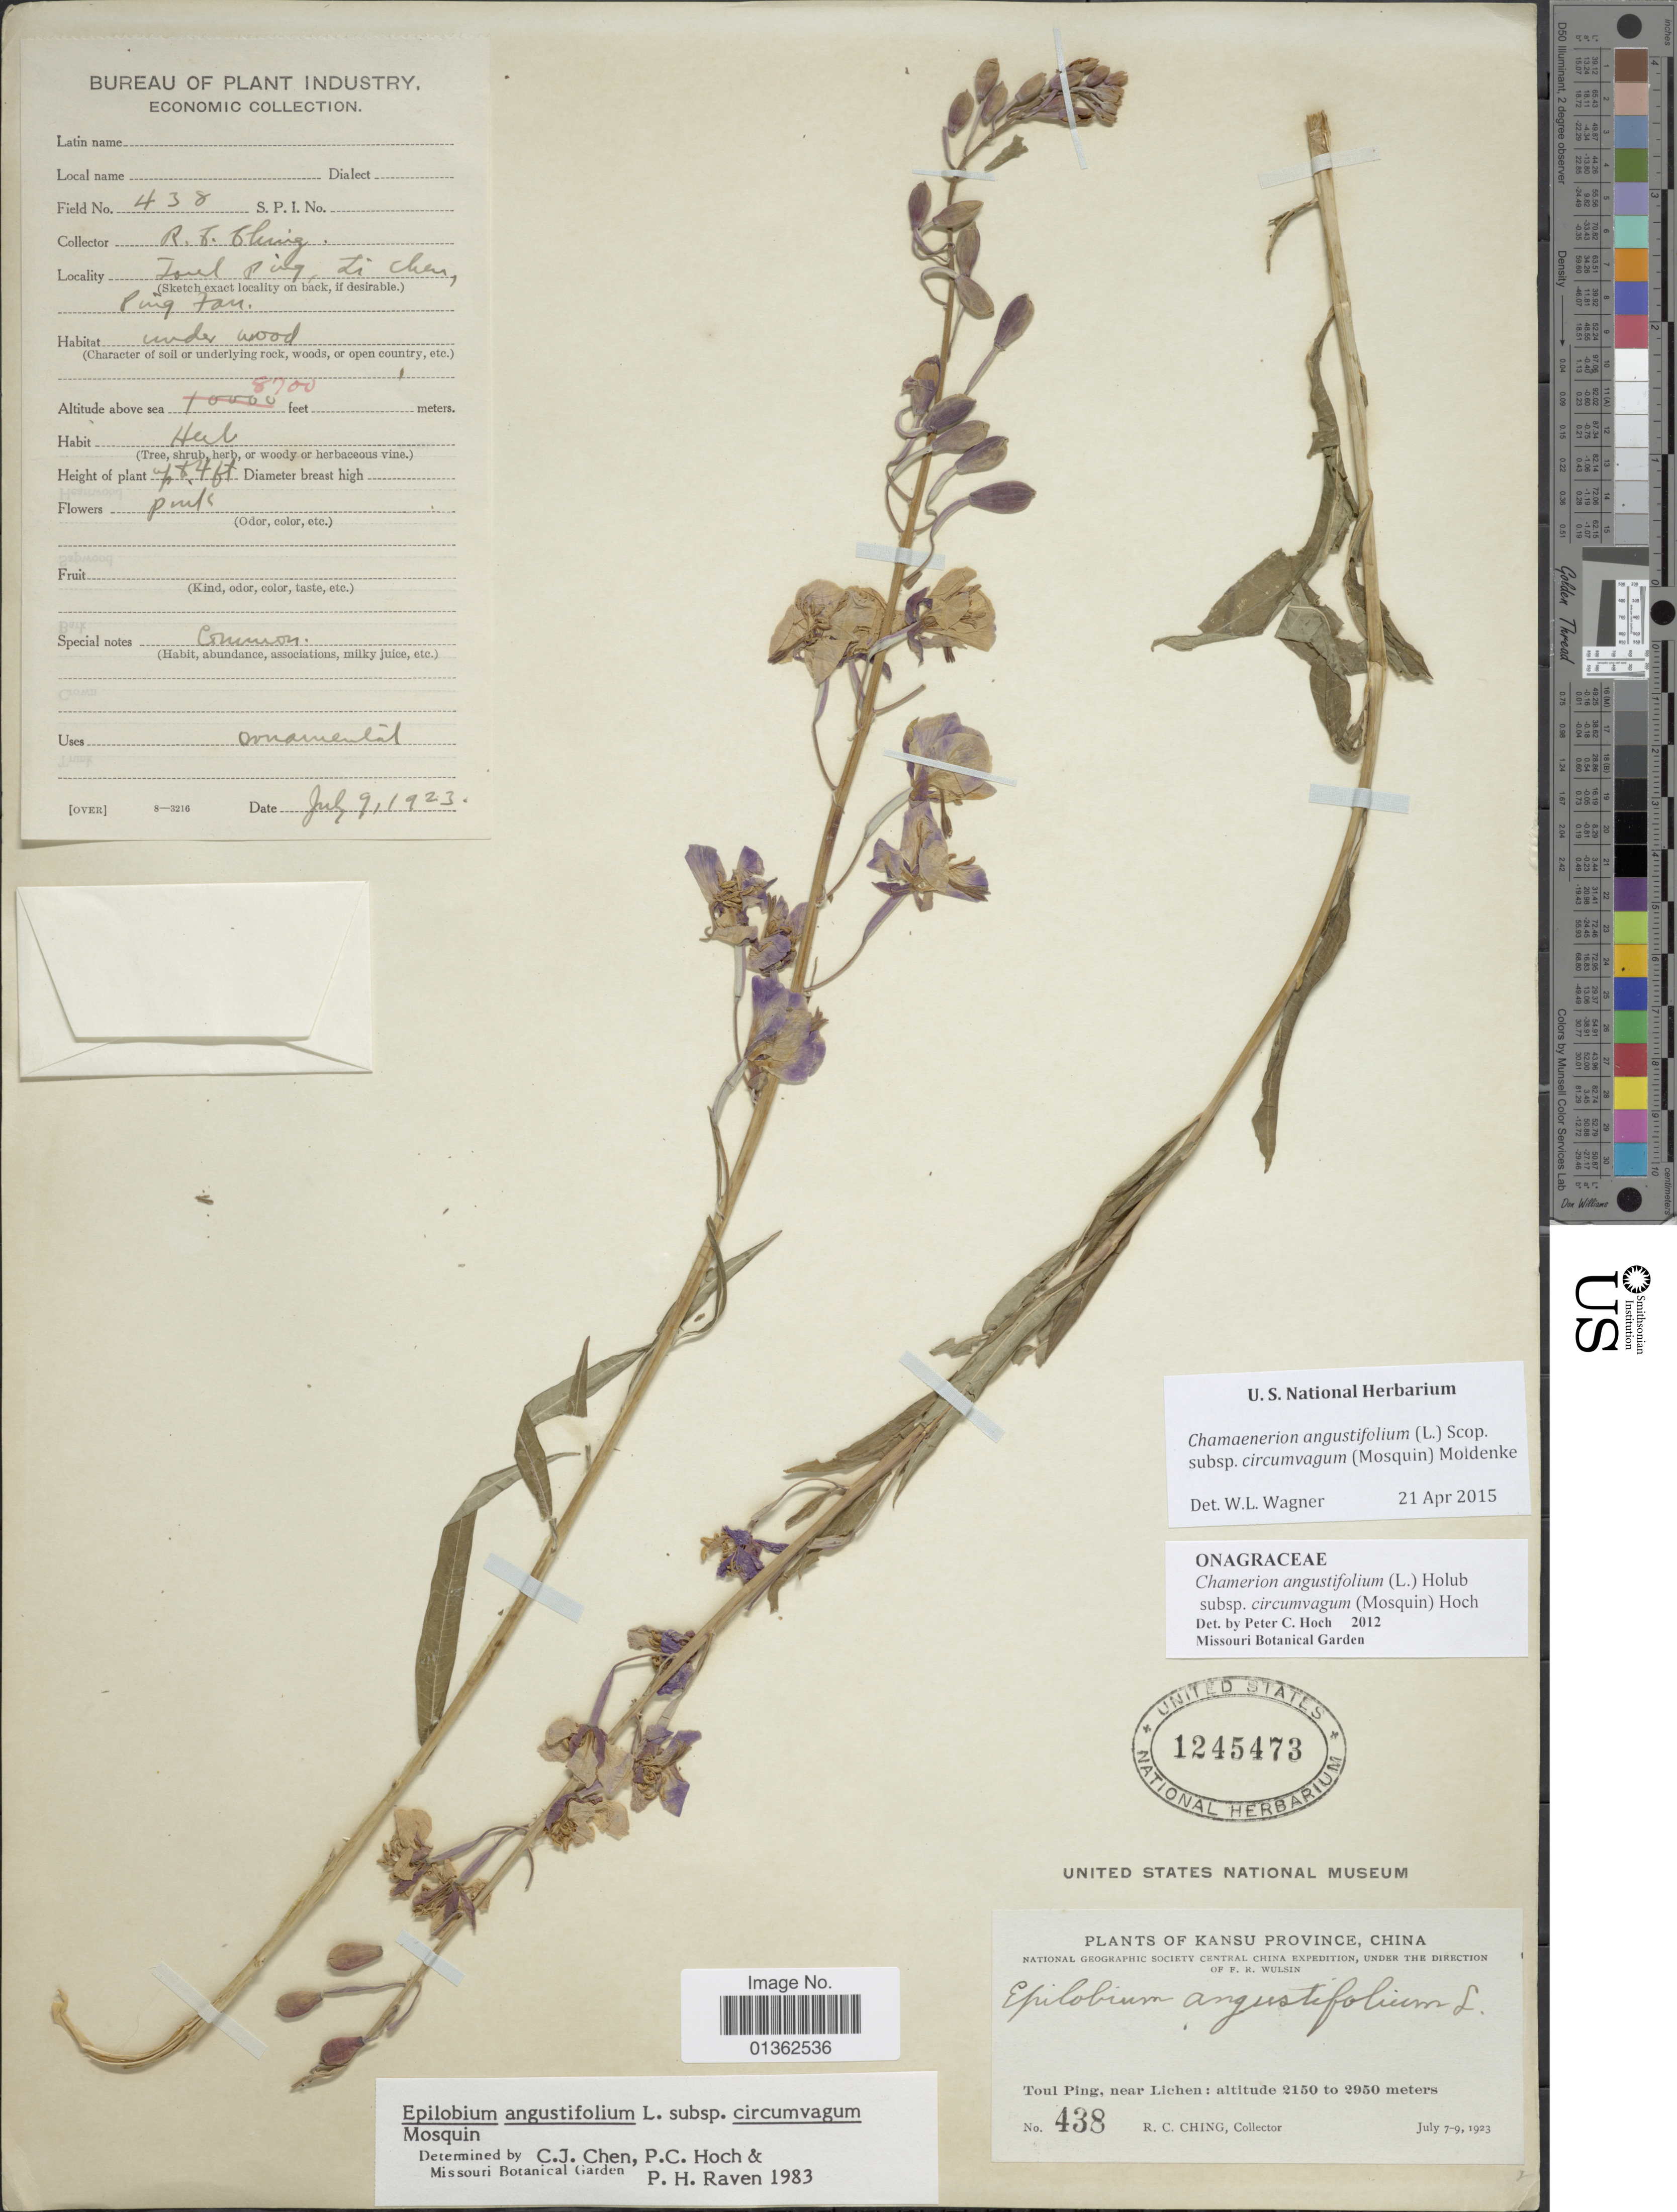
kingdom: Plantae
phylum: Tracheophyta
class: Magnoliopsida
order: Myrtales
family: Onagraceae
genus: Chamaenerion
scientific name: Chamaenerion angustifolium subsp. circumvagum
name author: (Mosquin) Moldenke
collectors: R. C. Ching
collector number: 438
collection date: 1923-07-07/1923-07-09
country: China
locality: Kansu Province. Toul Ping, near Lichen.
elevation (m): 2150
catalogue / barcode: US 1245473